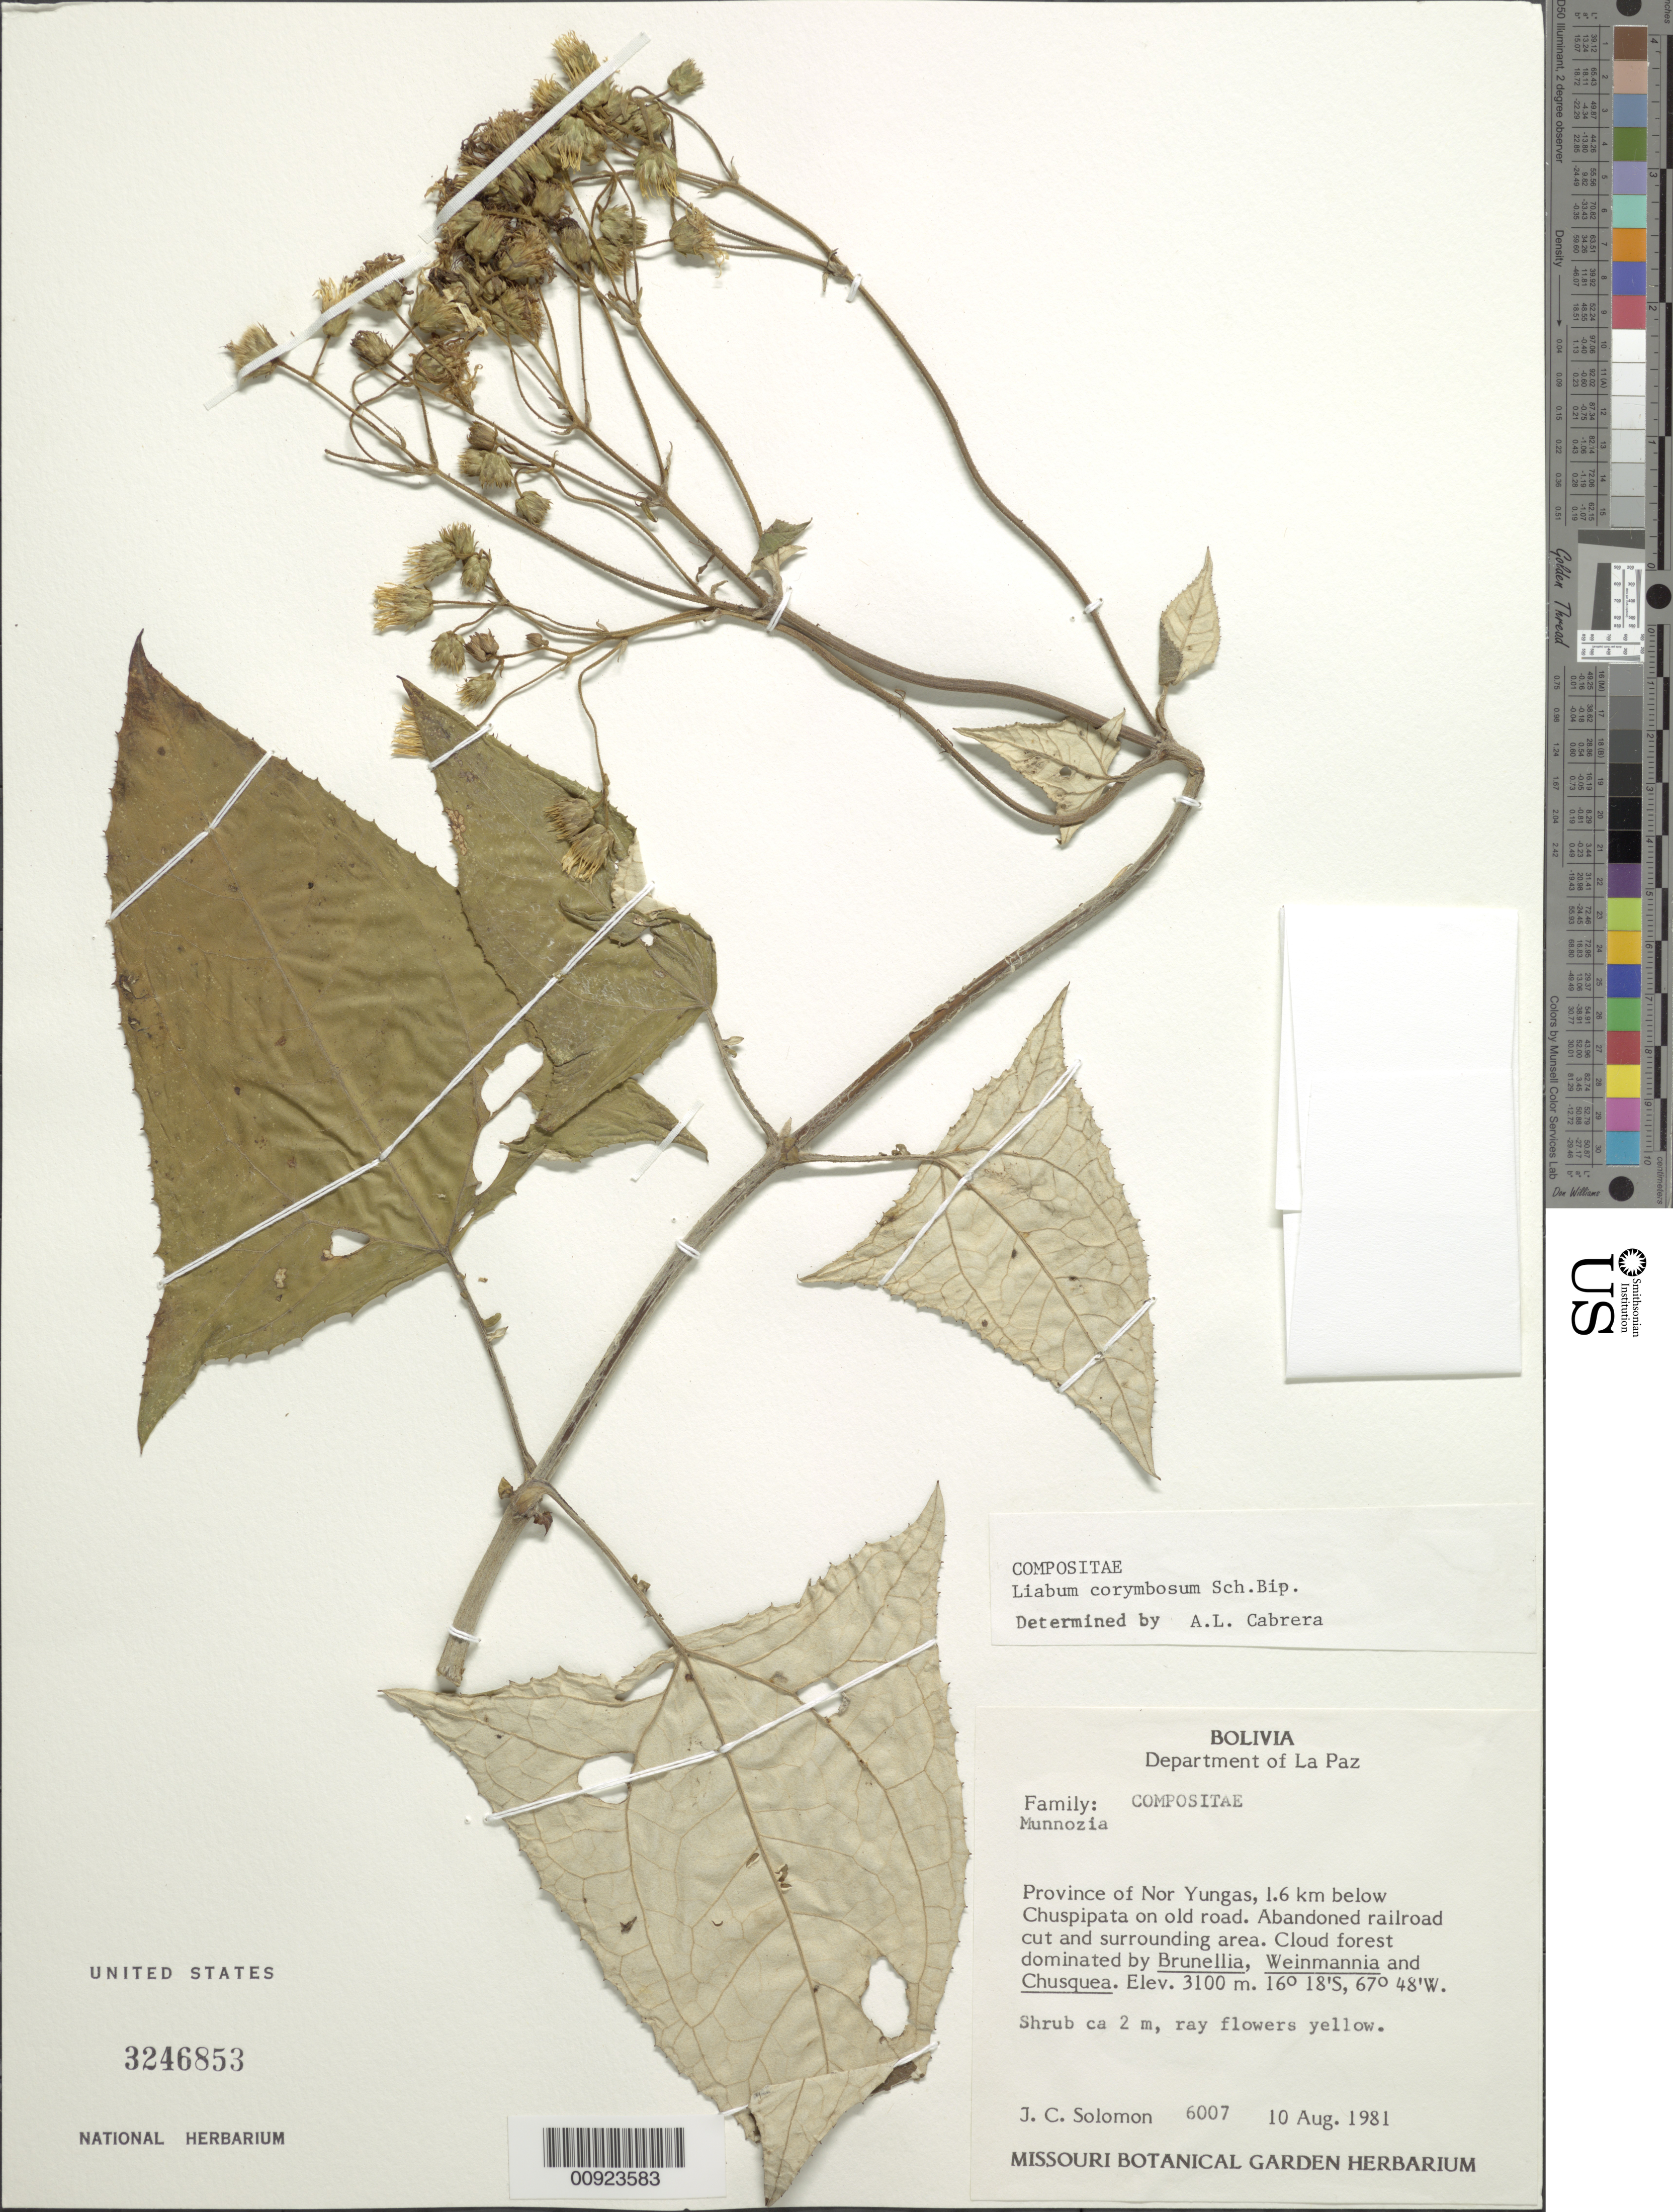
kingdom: Plantae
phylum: Tracheophyta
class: Magnoliopsida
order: Asterales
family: Asteraceae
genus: Munnozia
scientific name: Munnozia venosissima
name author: Ruiz & Pav.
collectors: J. C. Solomon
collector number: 6007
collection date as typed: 10 August 1981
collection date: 1981-08-10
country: Bolivia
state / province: La Paz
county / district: Nor Yungas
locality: Chuspipata, 1.6 km below on old road. Abandoned railroad cut and surrounding area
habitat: Cloud forest dominated by Brunellia, Weinmannia, and Chusquea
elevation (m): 3100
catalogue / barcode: US 3246853